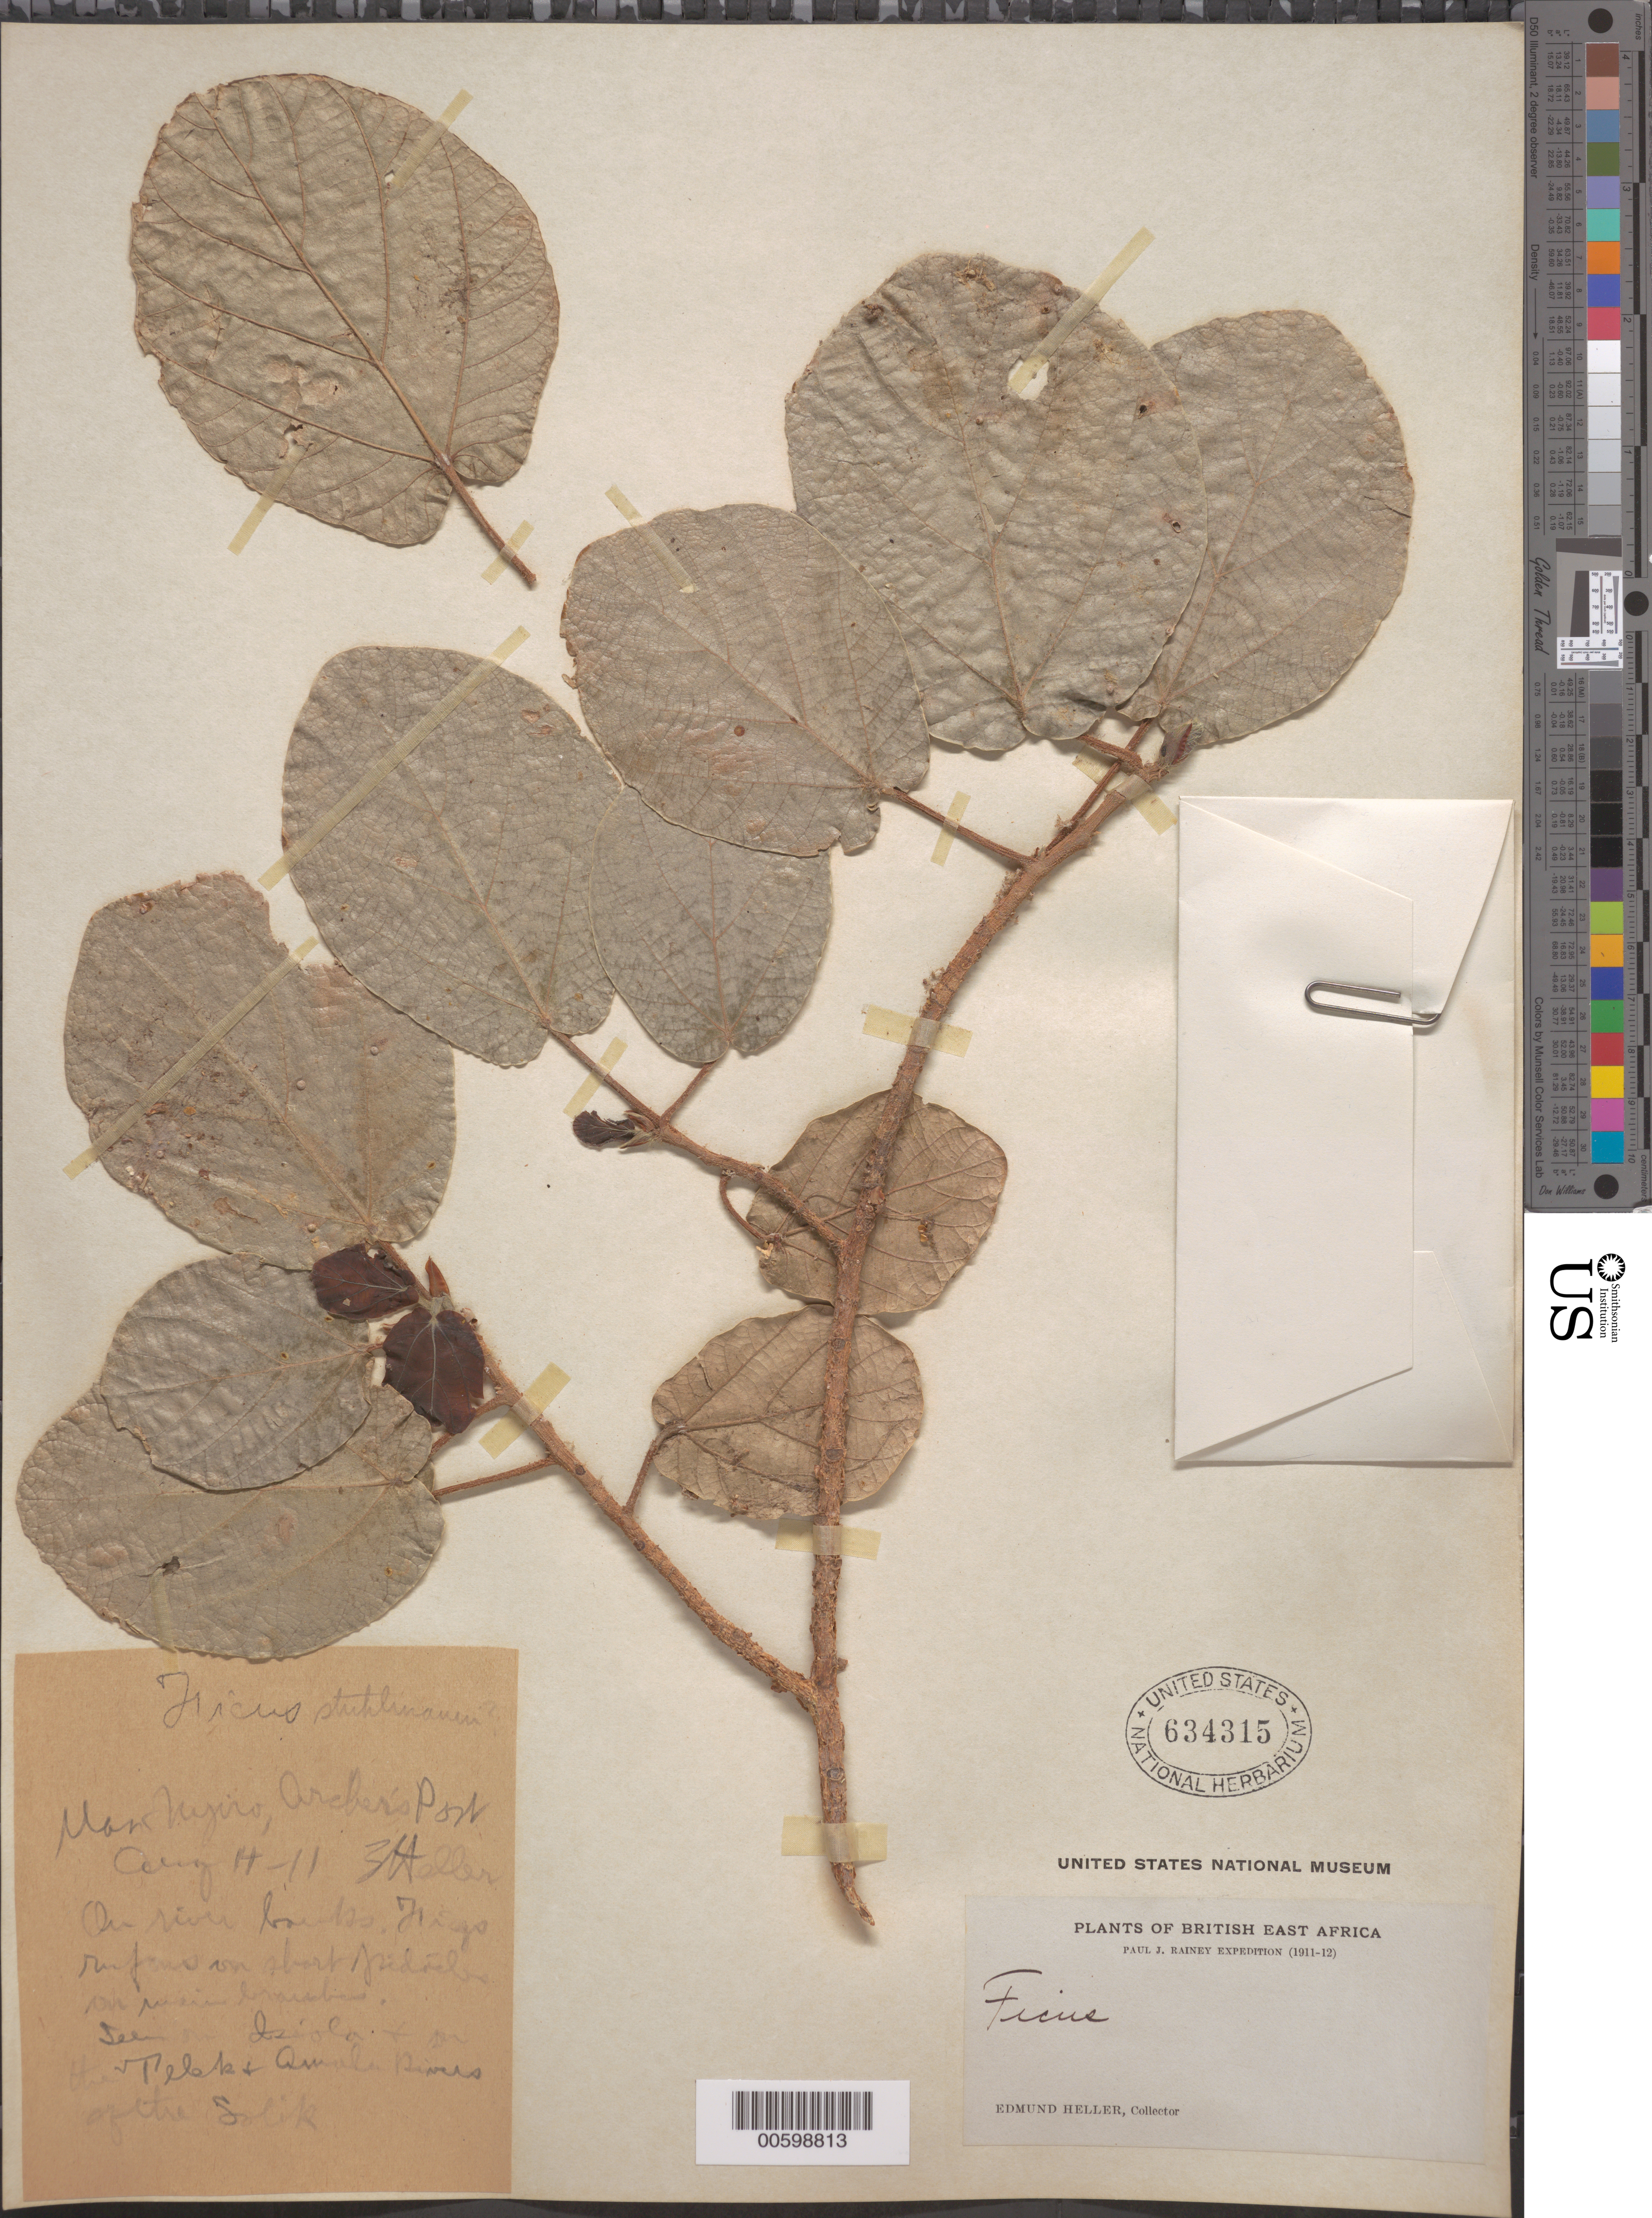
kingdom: Plantae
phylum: Tracheophyta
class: Magnoliopsida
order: Rosales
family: Moraceae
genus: Ficus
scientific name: Ficus stuhlmannii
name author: Warb.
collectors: E. Heller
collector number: non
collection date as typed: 14 Aug 1911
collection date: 1911-08-14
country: Kenya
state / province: Isiolo / Samburu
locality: Archers Post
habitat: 3ft tall, on river banks, seen on the telek and Amola rivers of Sotik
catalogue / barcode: US 634315